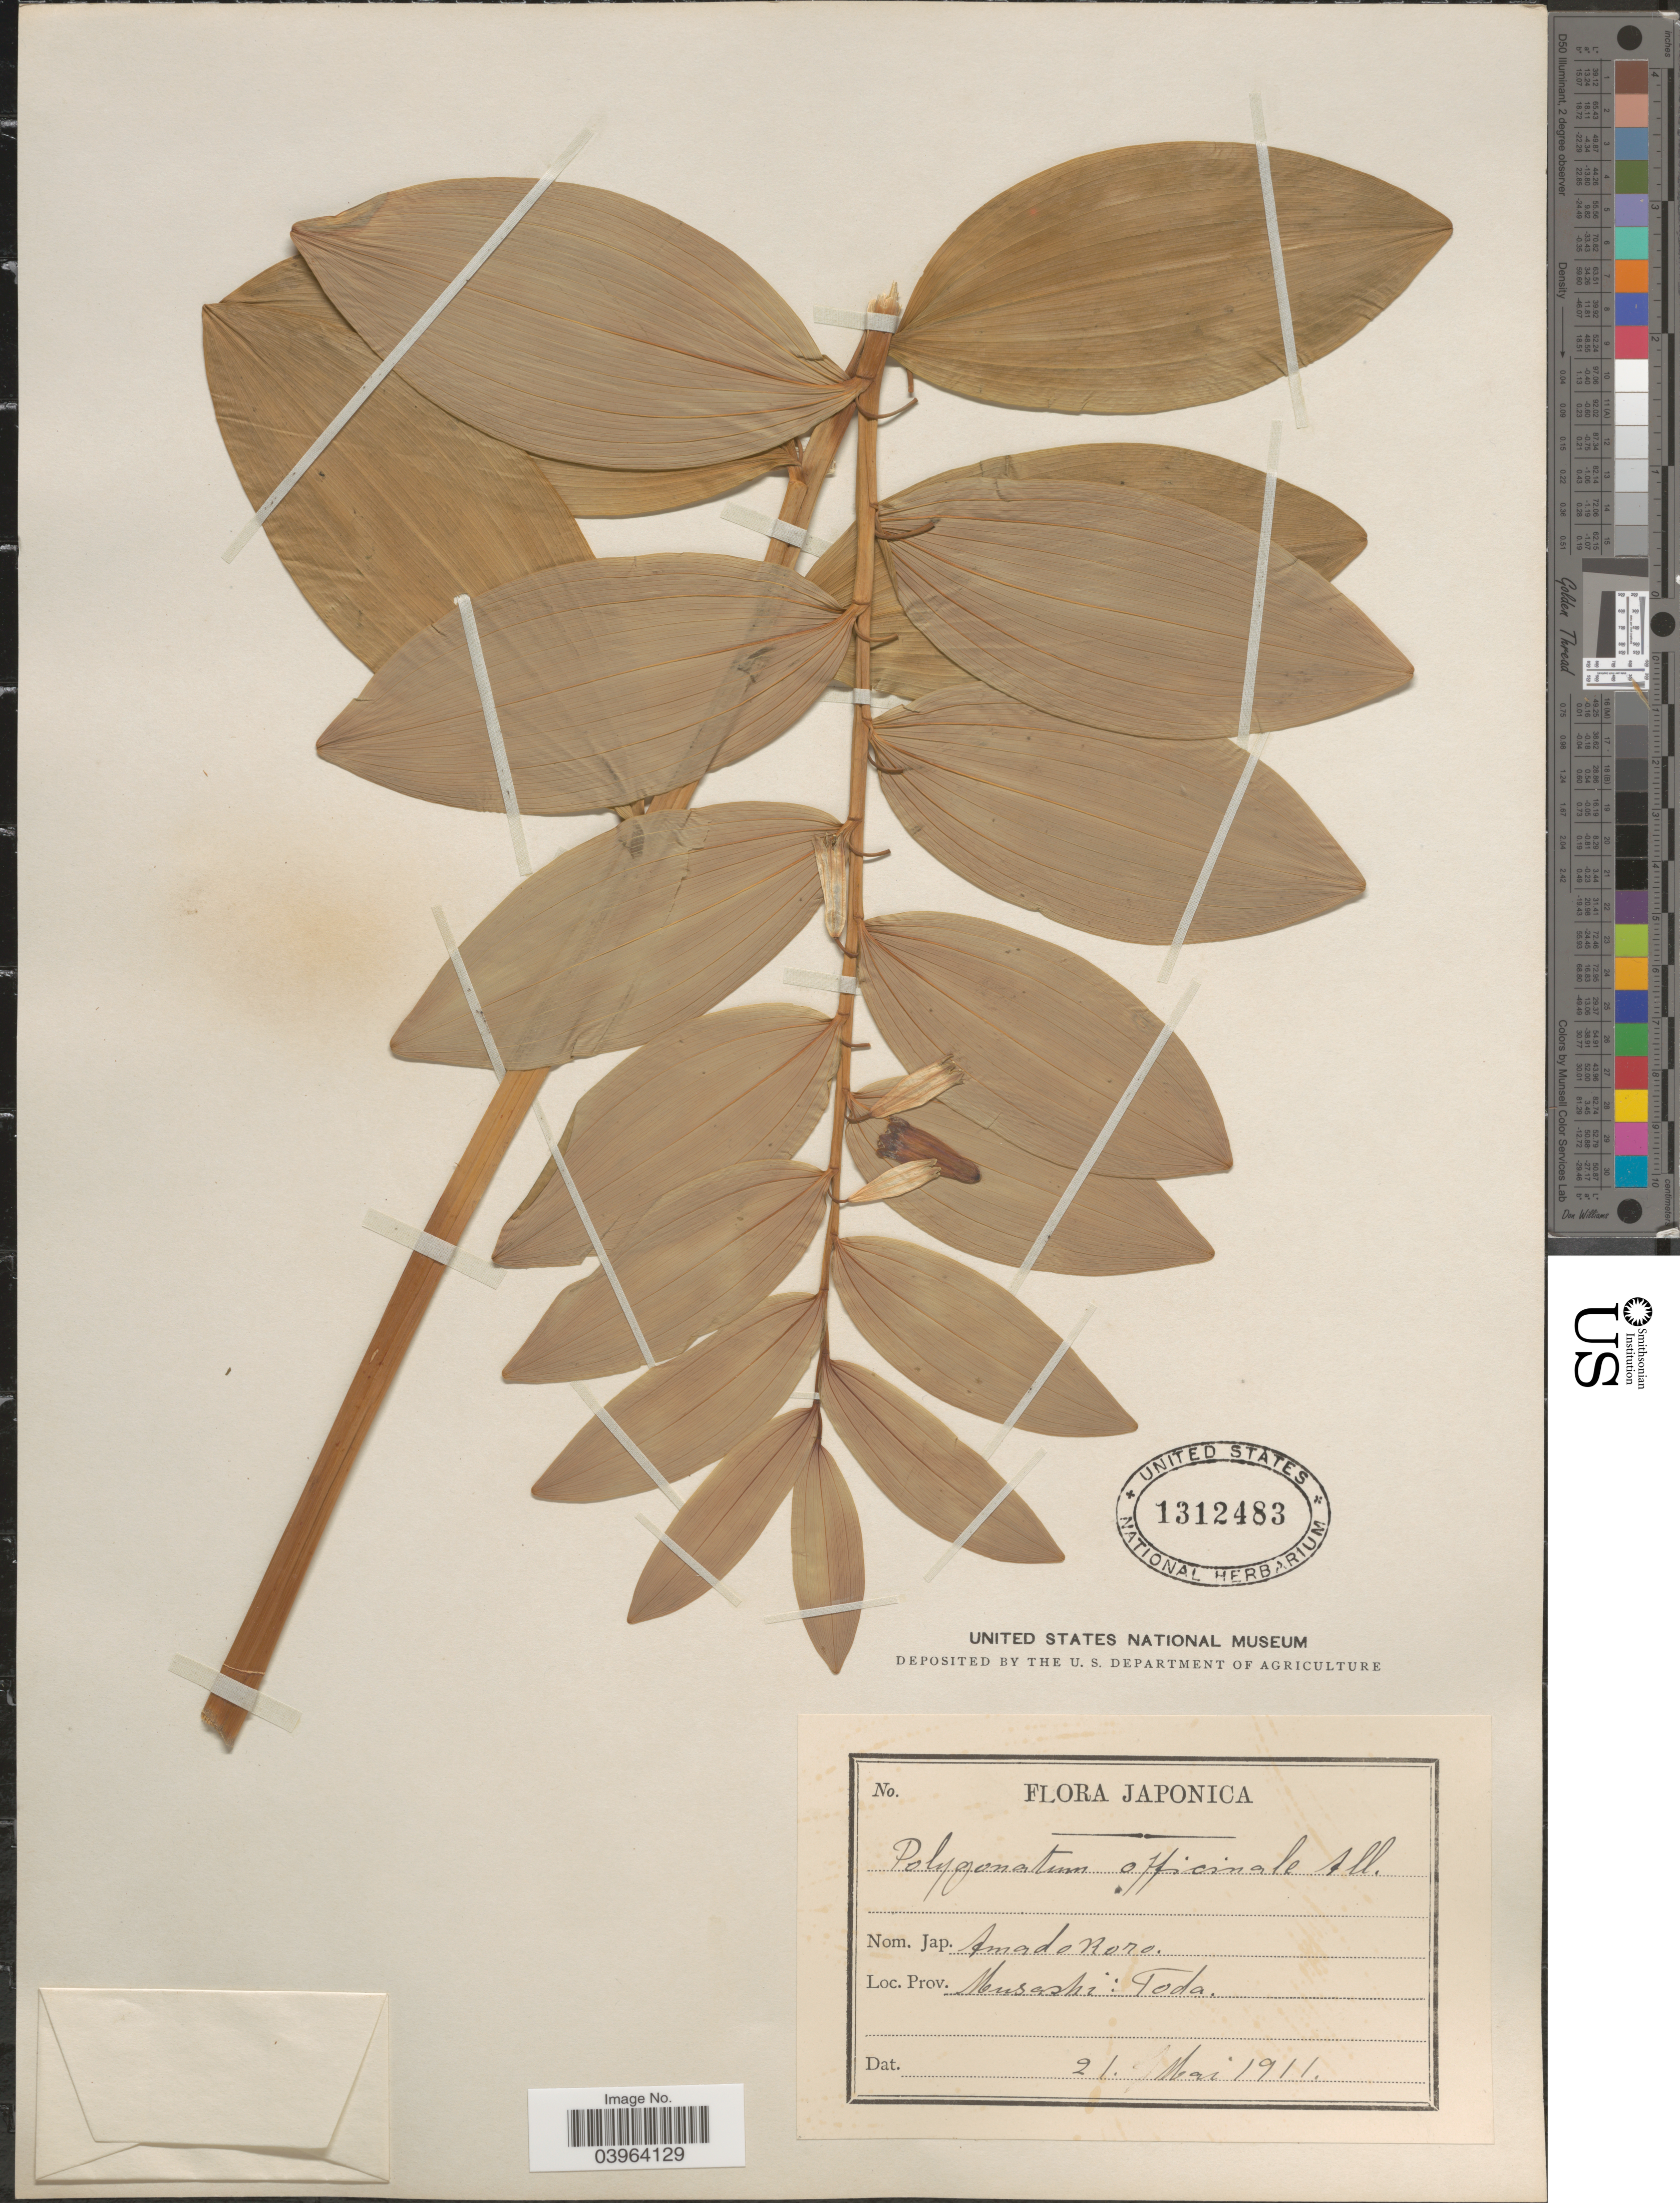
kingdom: Plantae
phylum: Tracheophyta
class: Liliopsida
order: Asparagales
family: Asparagaceae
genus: Polygonatum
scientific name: Polygonatum odoratum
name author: (Mill.) Druce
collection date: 1911-05-21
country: Japan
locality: Prov. Musashi: Toda.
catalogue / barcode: US 1312483